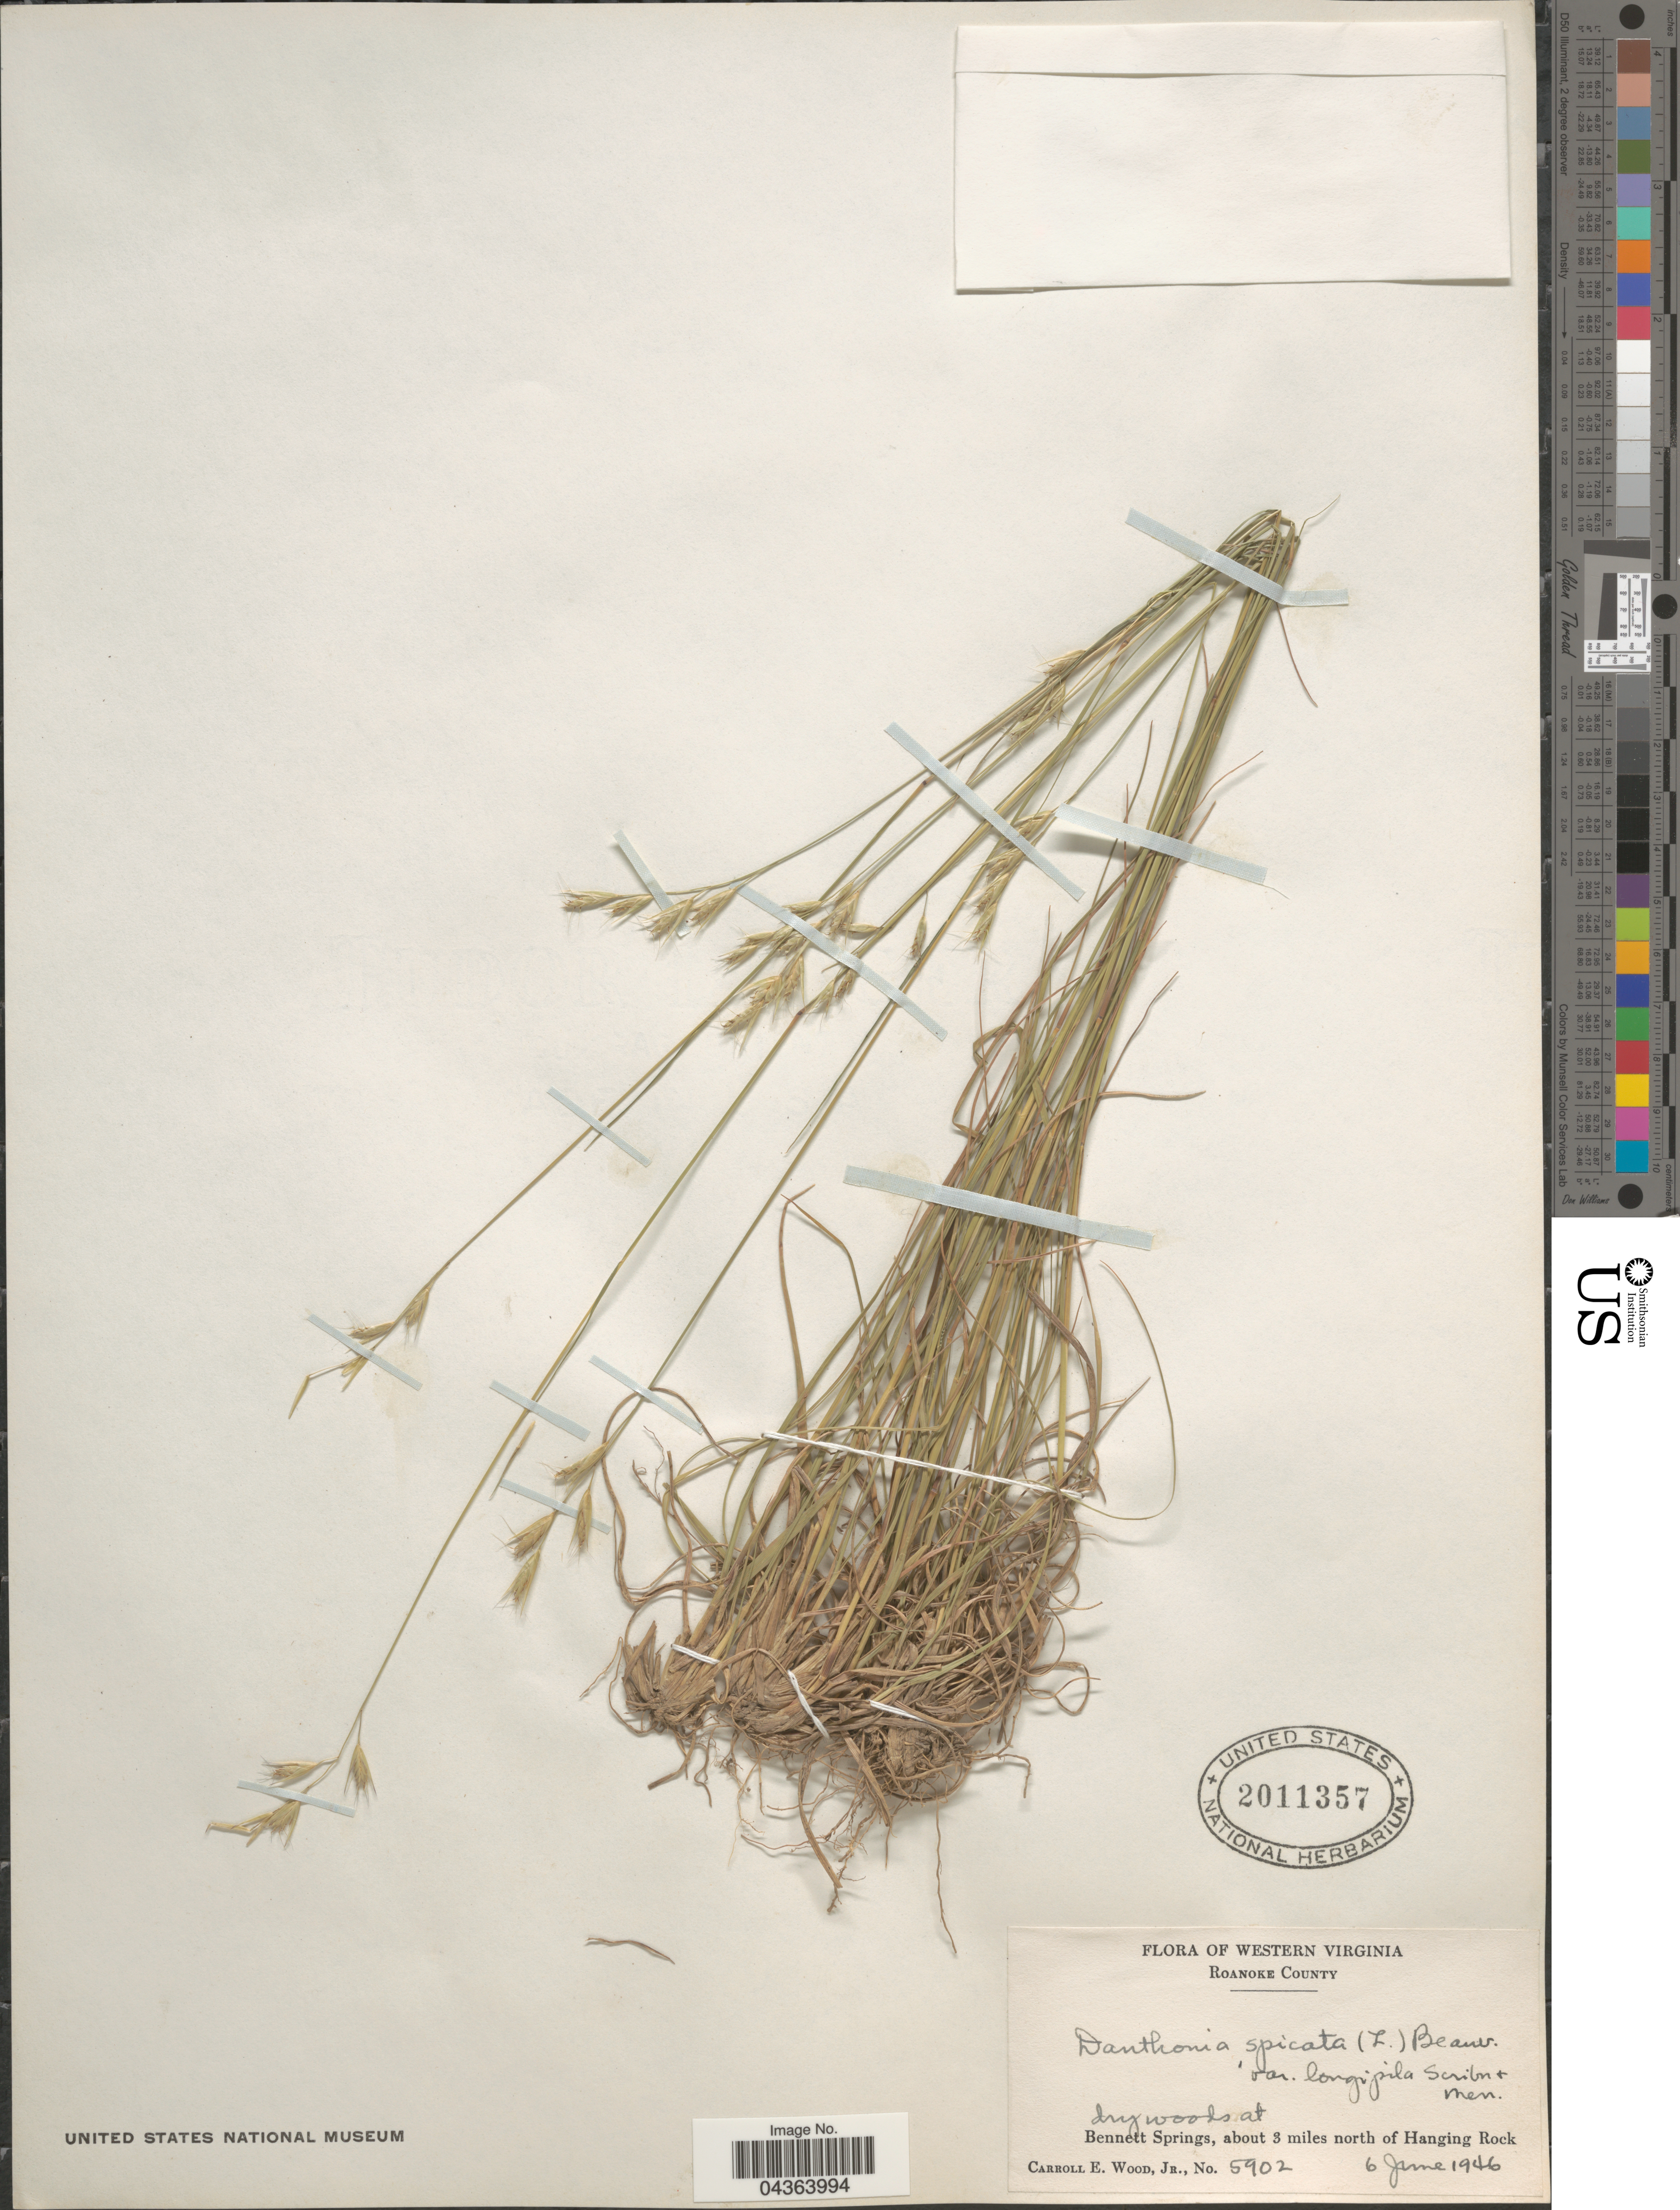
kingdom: Plantae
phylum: Tracheophyta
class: Liliopsida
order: Poales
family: Poaceae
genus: Danthonia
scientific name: Danthonia spicata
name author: (L.) P. Beauv. ex Roem. & Schult.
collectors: C. Wood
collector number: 5902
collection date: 1946-06-06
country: United States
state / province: Virginia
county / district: Roanoke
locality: Western Virginia. Roanoke County. Dry woods at Bennett Springs, about 3 miles north of Hanging Rock.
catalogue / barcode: US 2011357